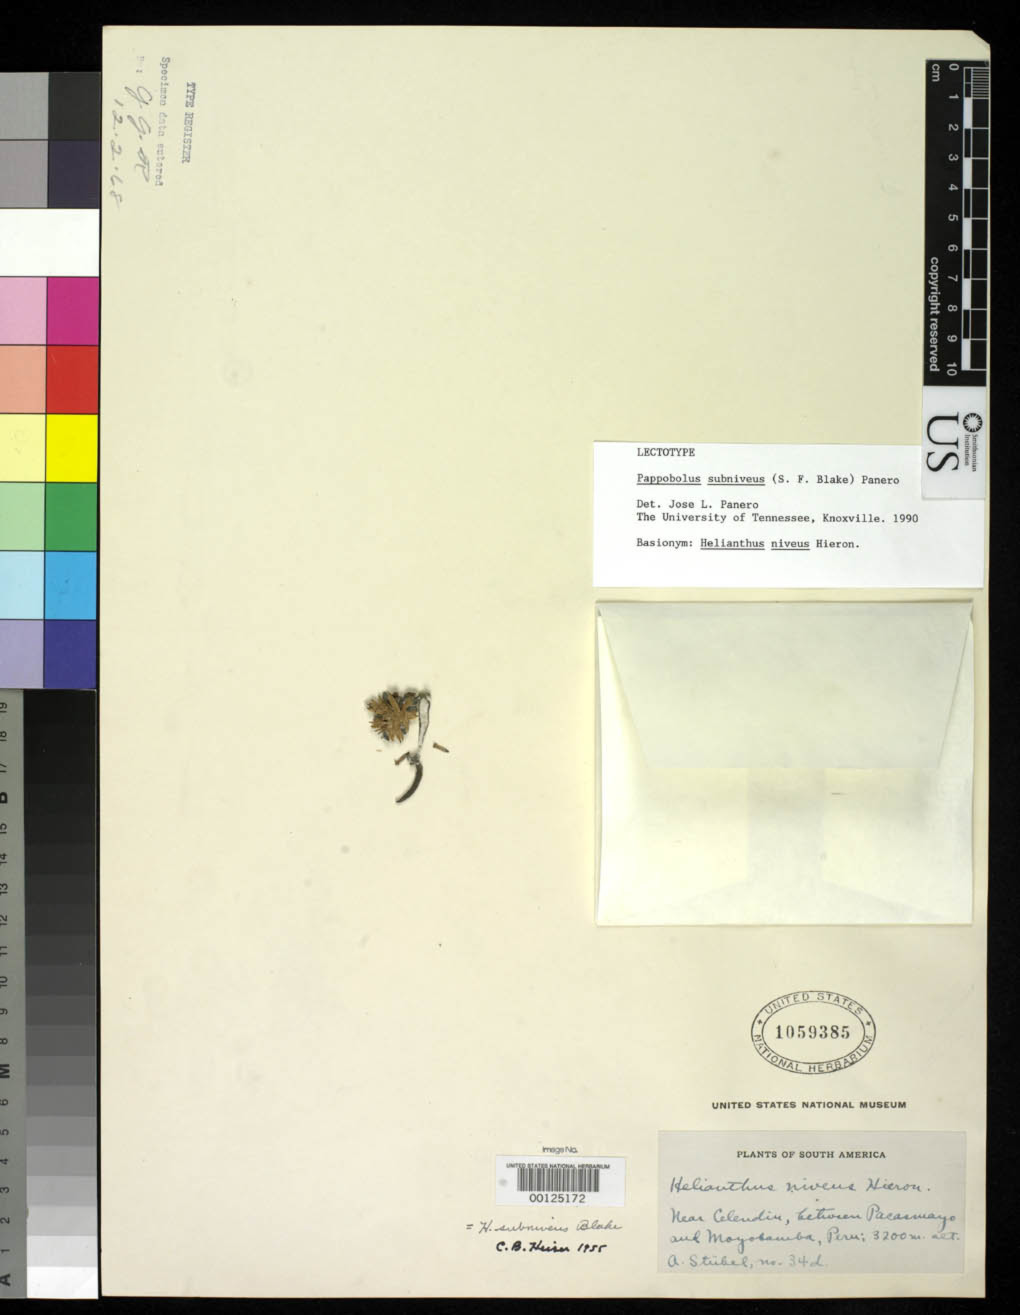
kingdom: Plantae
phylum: Tracheophyta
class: Magnoliopsida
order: Asterales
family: Asteraceae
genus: Helianthus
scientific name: Helianthus niveus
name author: Hieron.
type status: Lectotype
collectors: A. Stübel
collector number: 34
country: Peru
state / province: Cajamarca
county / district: Celendín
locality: near Celendín, between Pacasmayo and Moyobamba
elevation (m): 3200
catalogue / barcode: US 1059385